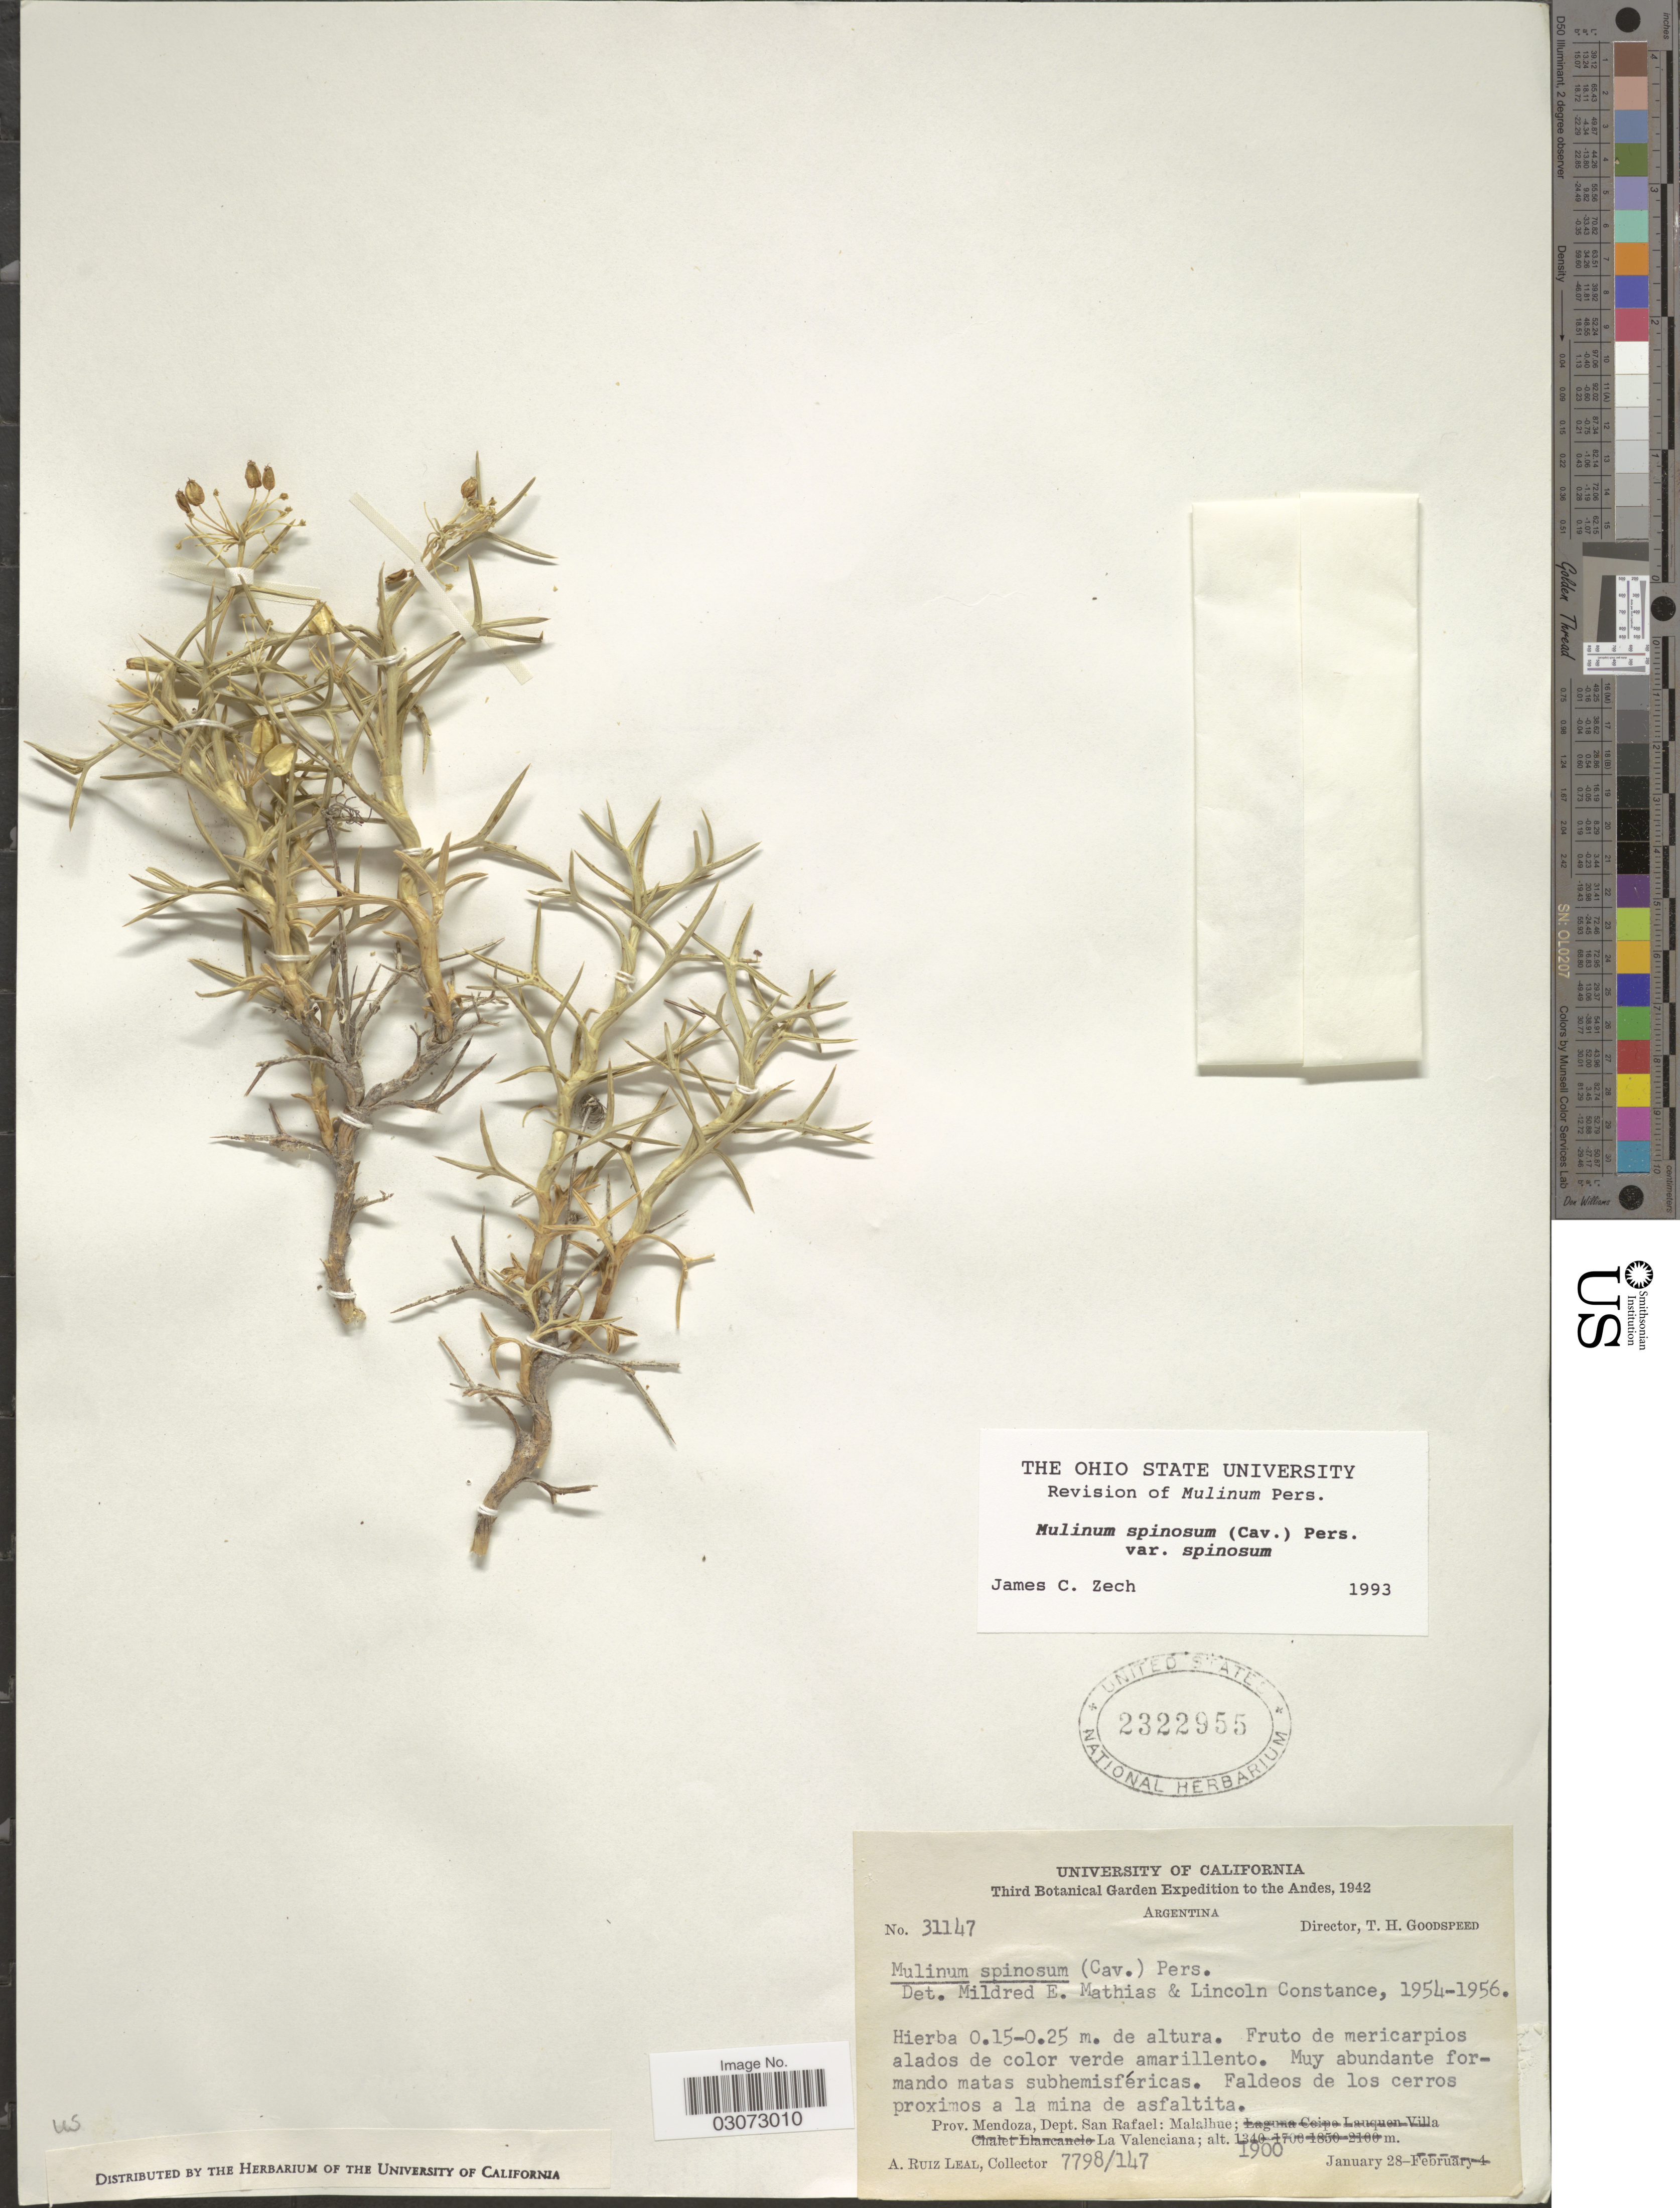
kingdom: Plantae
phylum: Tracheophyta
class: Magnoliopsida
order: Apiales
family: Apiaceae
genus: Mulinum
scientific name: Mulinum spinosum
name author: Pers.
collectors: A. R. Leal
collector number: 7798*147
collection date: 1942-01-28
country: Argentina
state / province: Mendoza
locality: The Andes. Prov. Mendoza, Dept. San Rafael: Malahue; La Valenciana.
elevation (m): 1900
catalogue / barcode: US 2322955